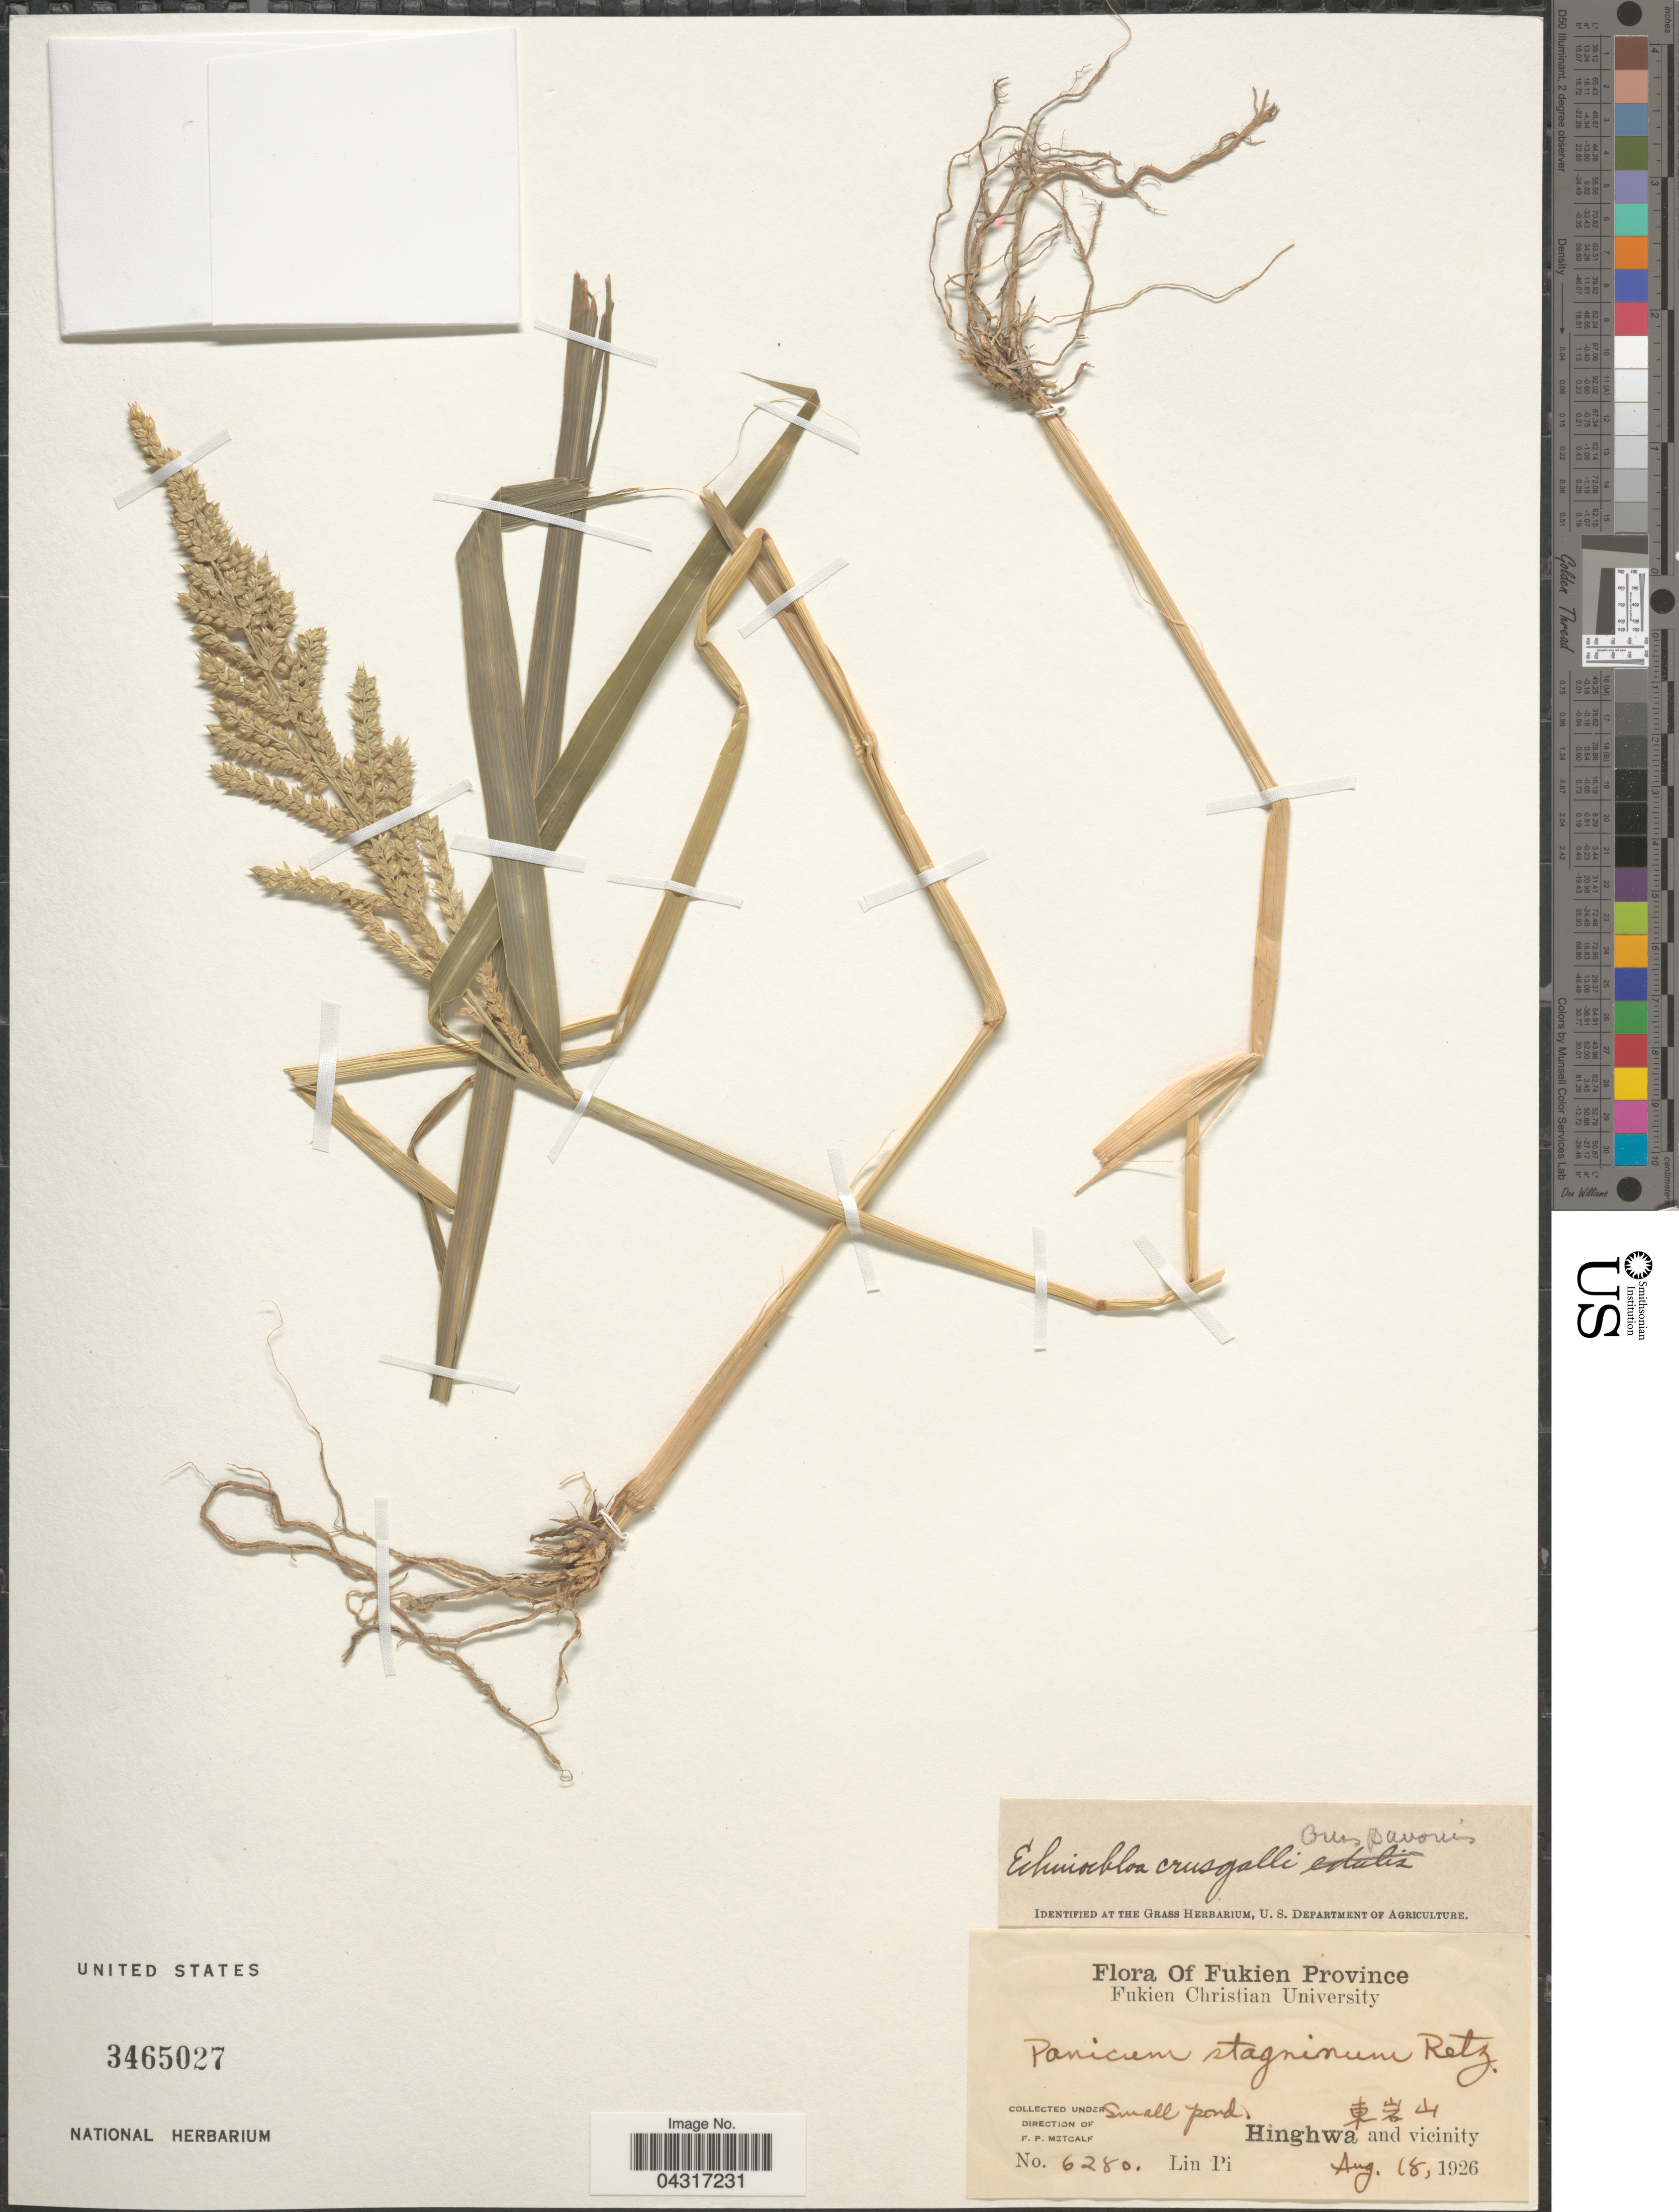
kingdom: Plantae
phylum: Tracheophyta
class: Liliopsida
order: Poales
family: Poaceae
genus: Echinochloa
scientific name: Echinochloa crus-galli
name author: (L.) P. Beauv.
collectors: L. Pi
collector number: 6280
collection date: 1926-08-18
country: China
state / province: Fujian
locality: Fukien Province. Small pond. Hinghwa and vicinity.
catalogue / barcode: US 3465027